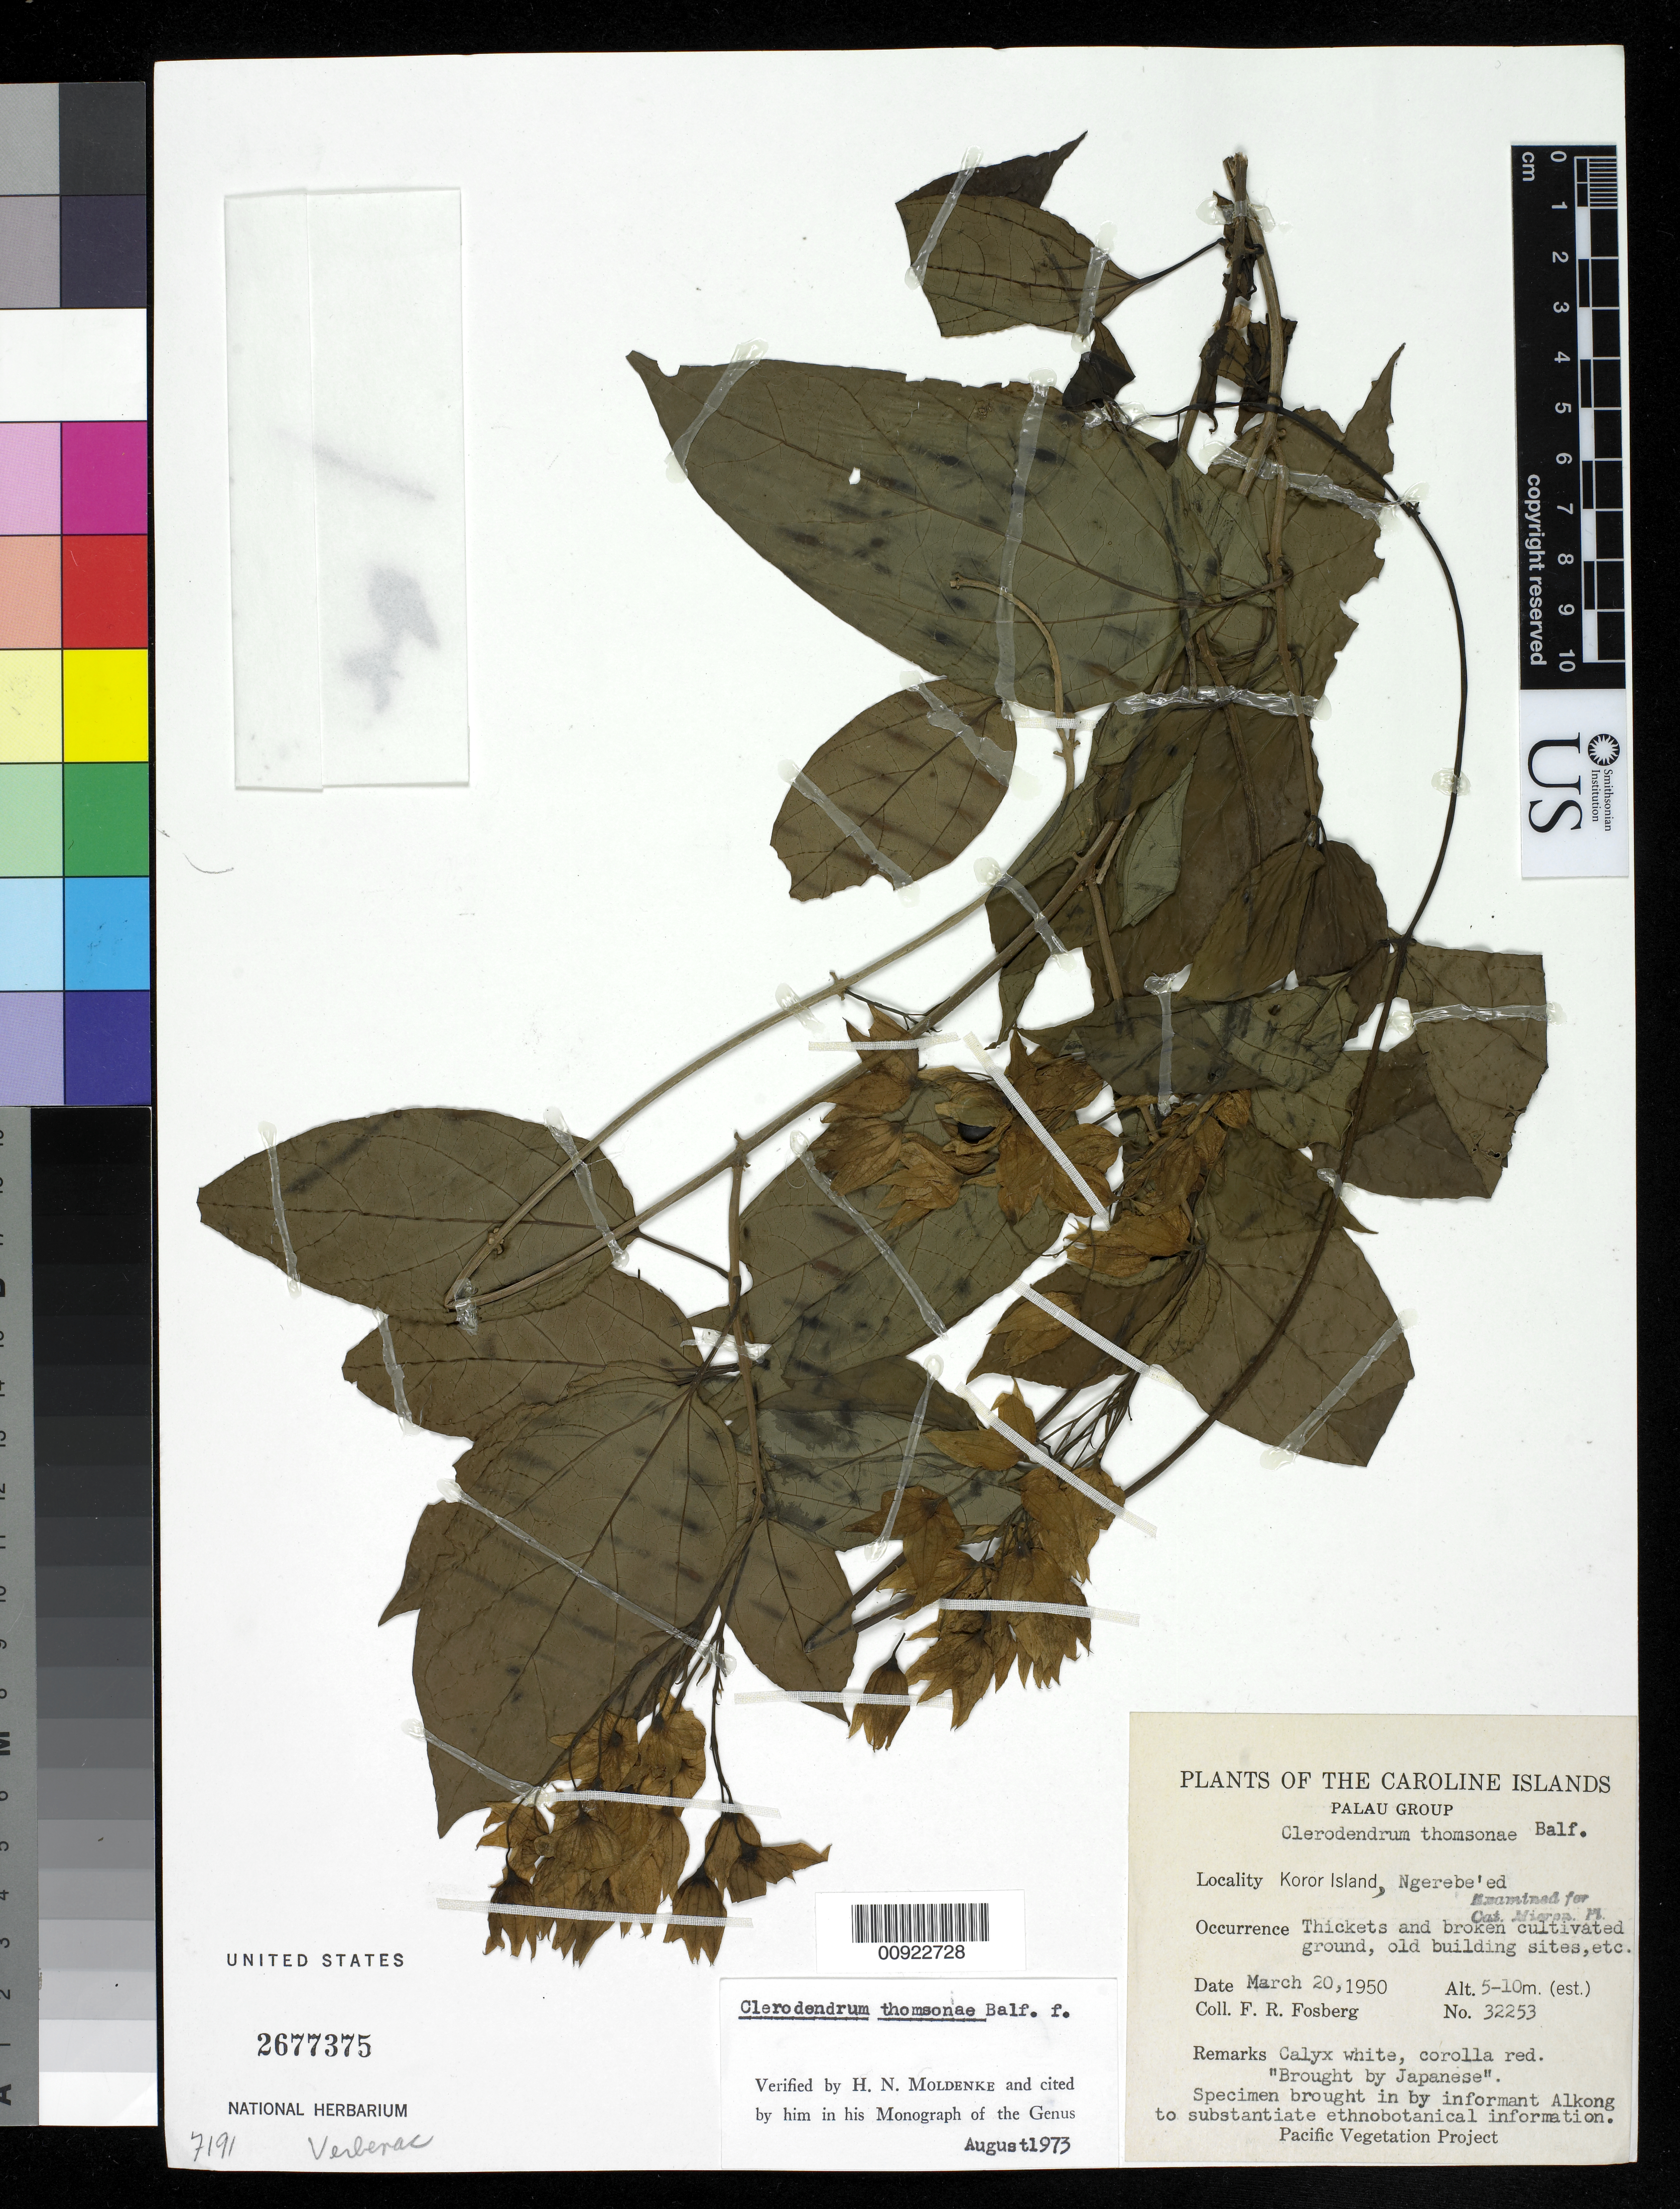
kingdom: Plantae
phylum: Tracheophyta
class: Magnoliopsida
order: Lamiales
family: Lamiaceae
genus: Clerodendrum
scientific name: Clerodendrum thomsoniae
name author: Balf.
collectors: F. R. Fosberg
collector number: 32253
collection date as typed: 20 Mar 1950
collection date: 1950-03-20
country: Palau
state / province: Koror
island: Oreor (Koror)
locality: Koror I., Ngerebe'ed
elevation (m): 5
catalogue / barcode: US 2677375